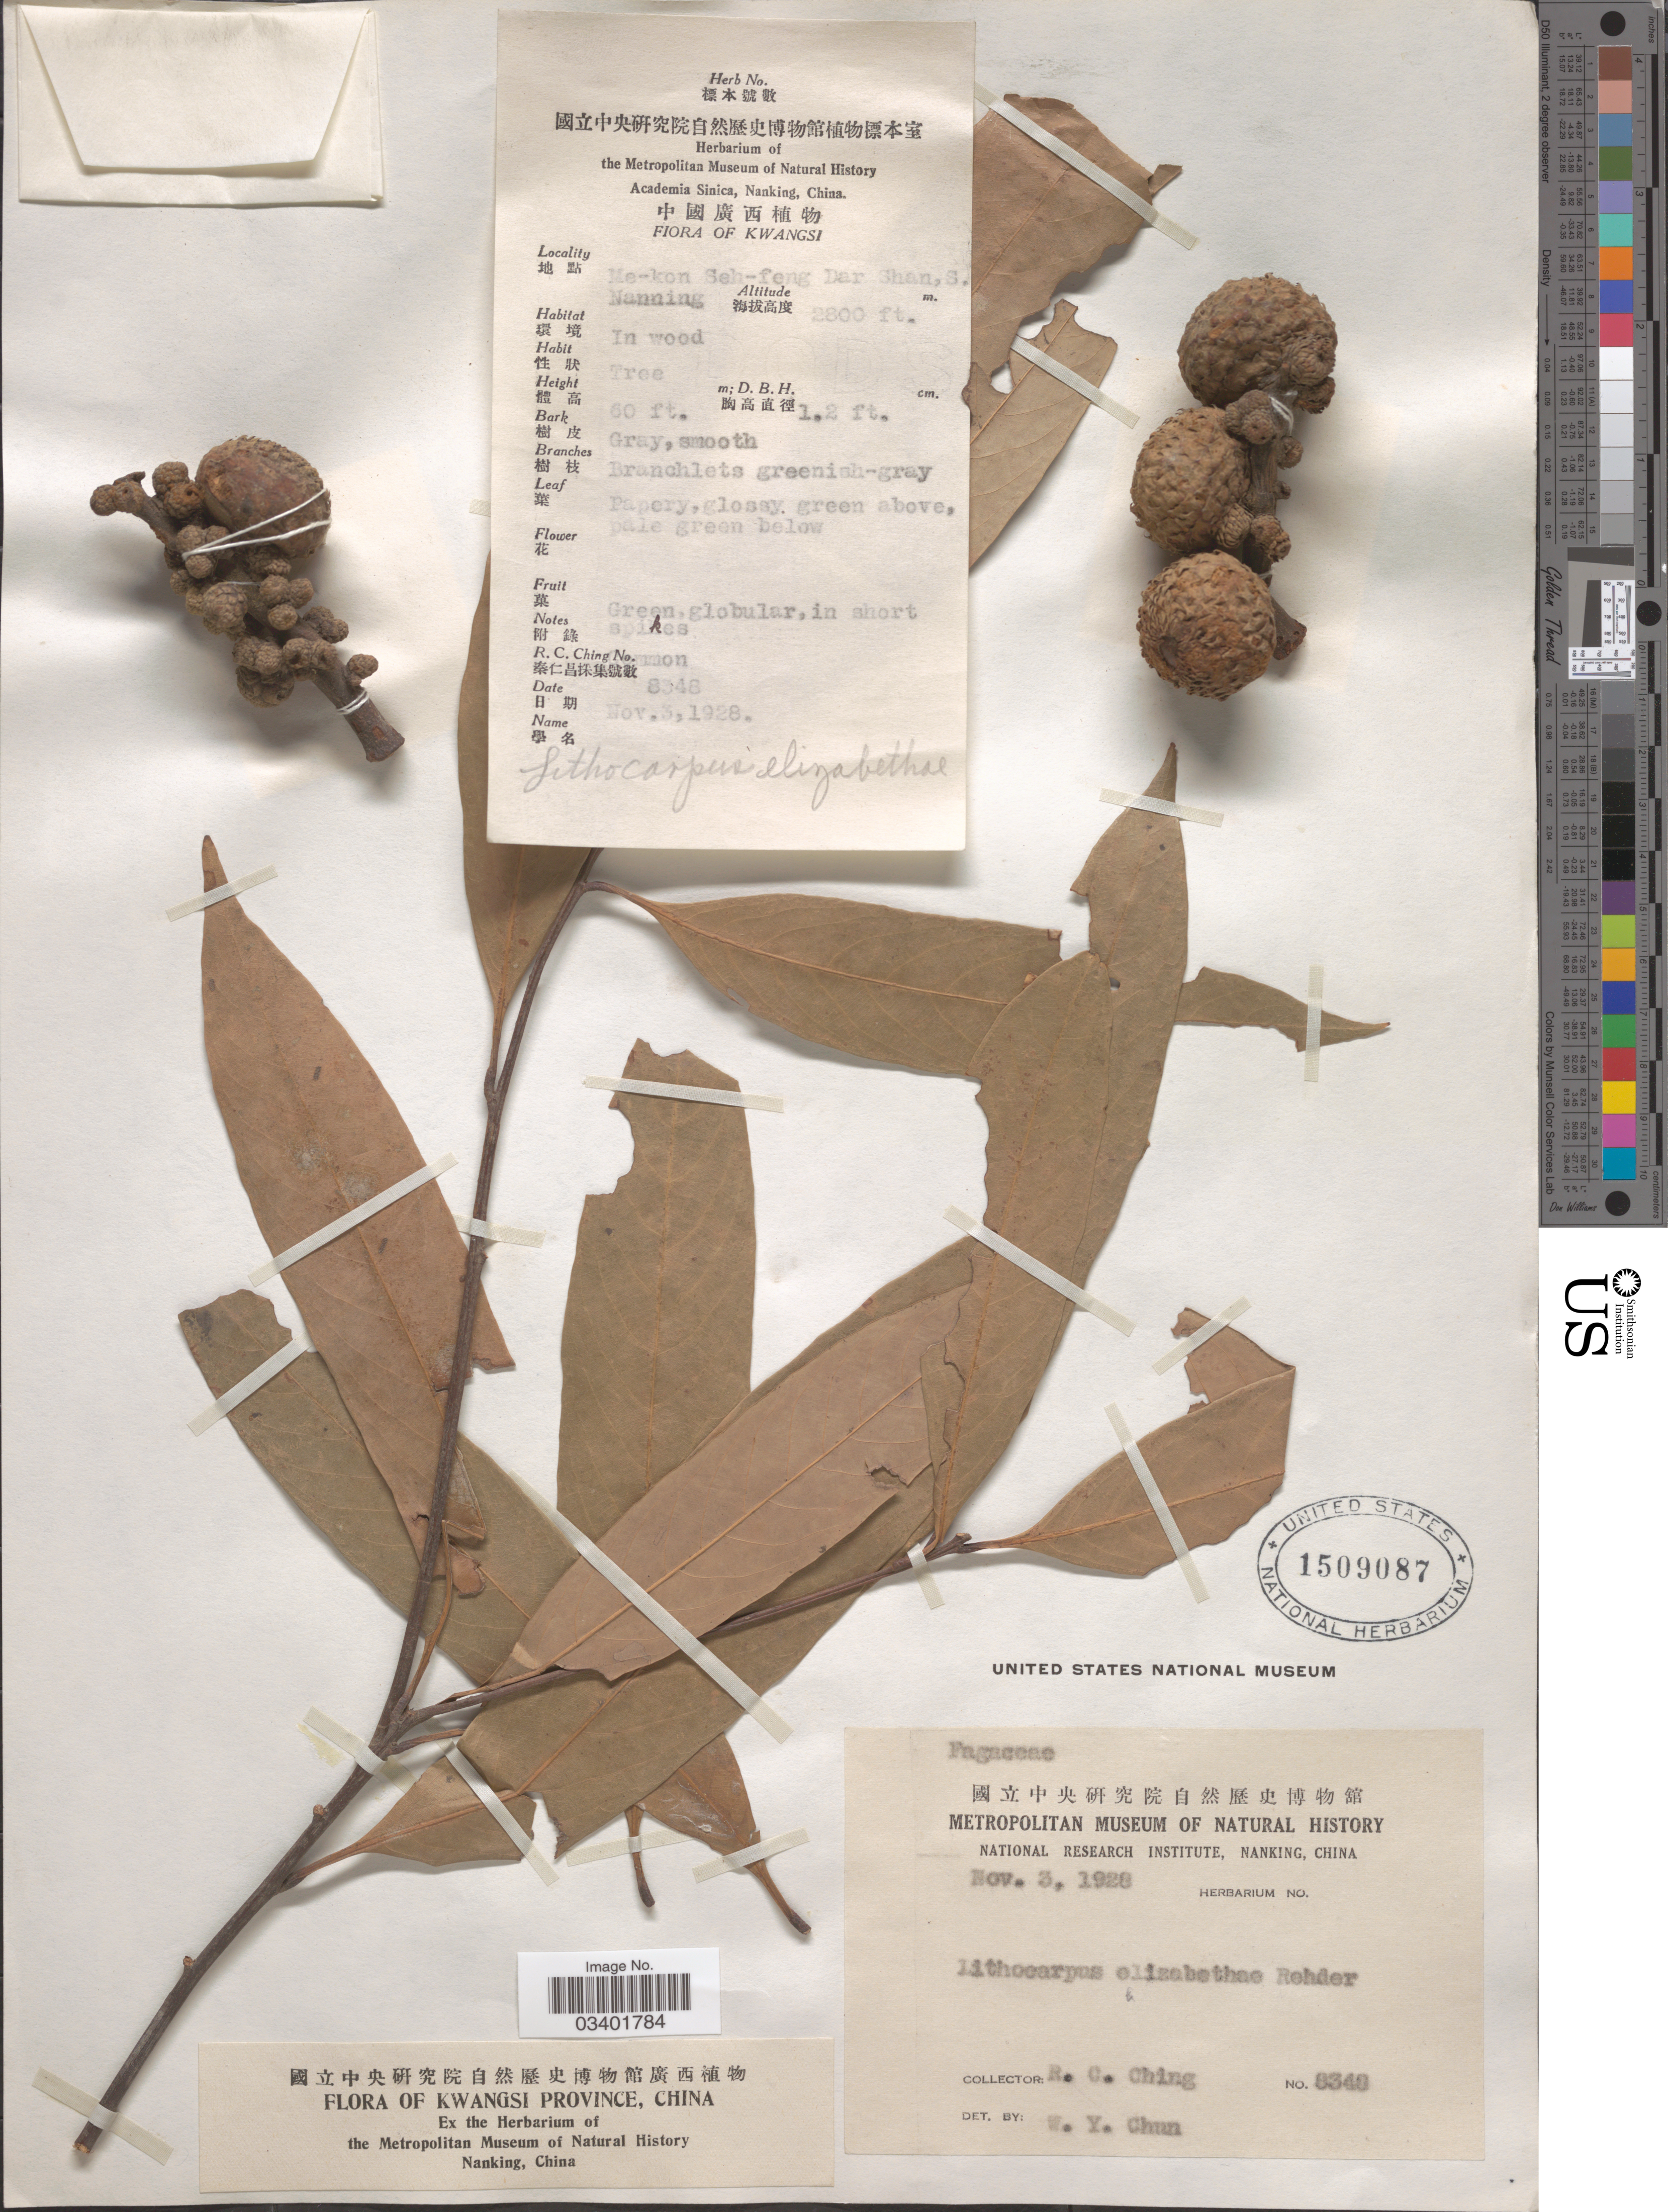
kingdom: Plantae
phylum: Tracheophyta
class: Magnoliopsida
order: Fagales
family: Fagaceae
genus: Lithocarpus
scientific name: Lithocarpus elizabethiae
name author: Rehder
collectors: R. C. Ching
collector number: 8348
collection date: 1928-11-03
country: China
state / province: Guangxi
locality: Kwangsi Province, Me-kon Seh-feng Dar Shan, S. Nanning.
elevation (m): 853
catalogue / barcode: US 1509087